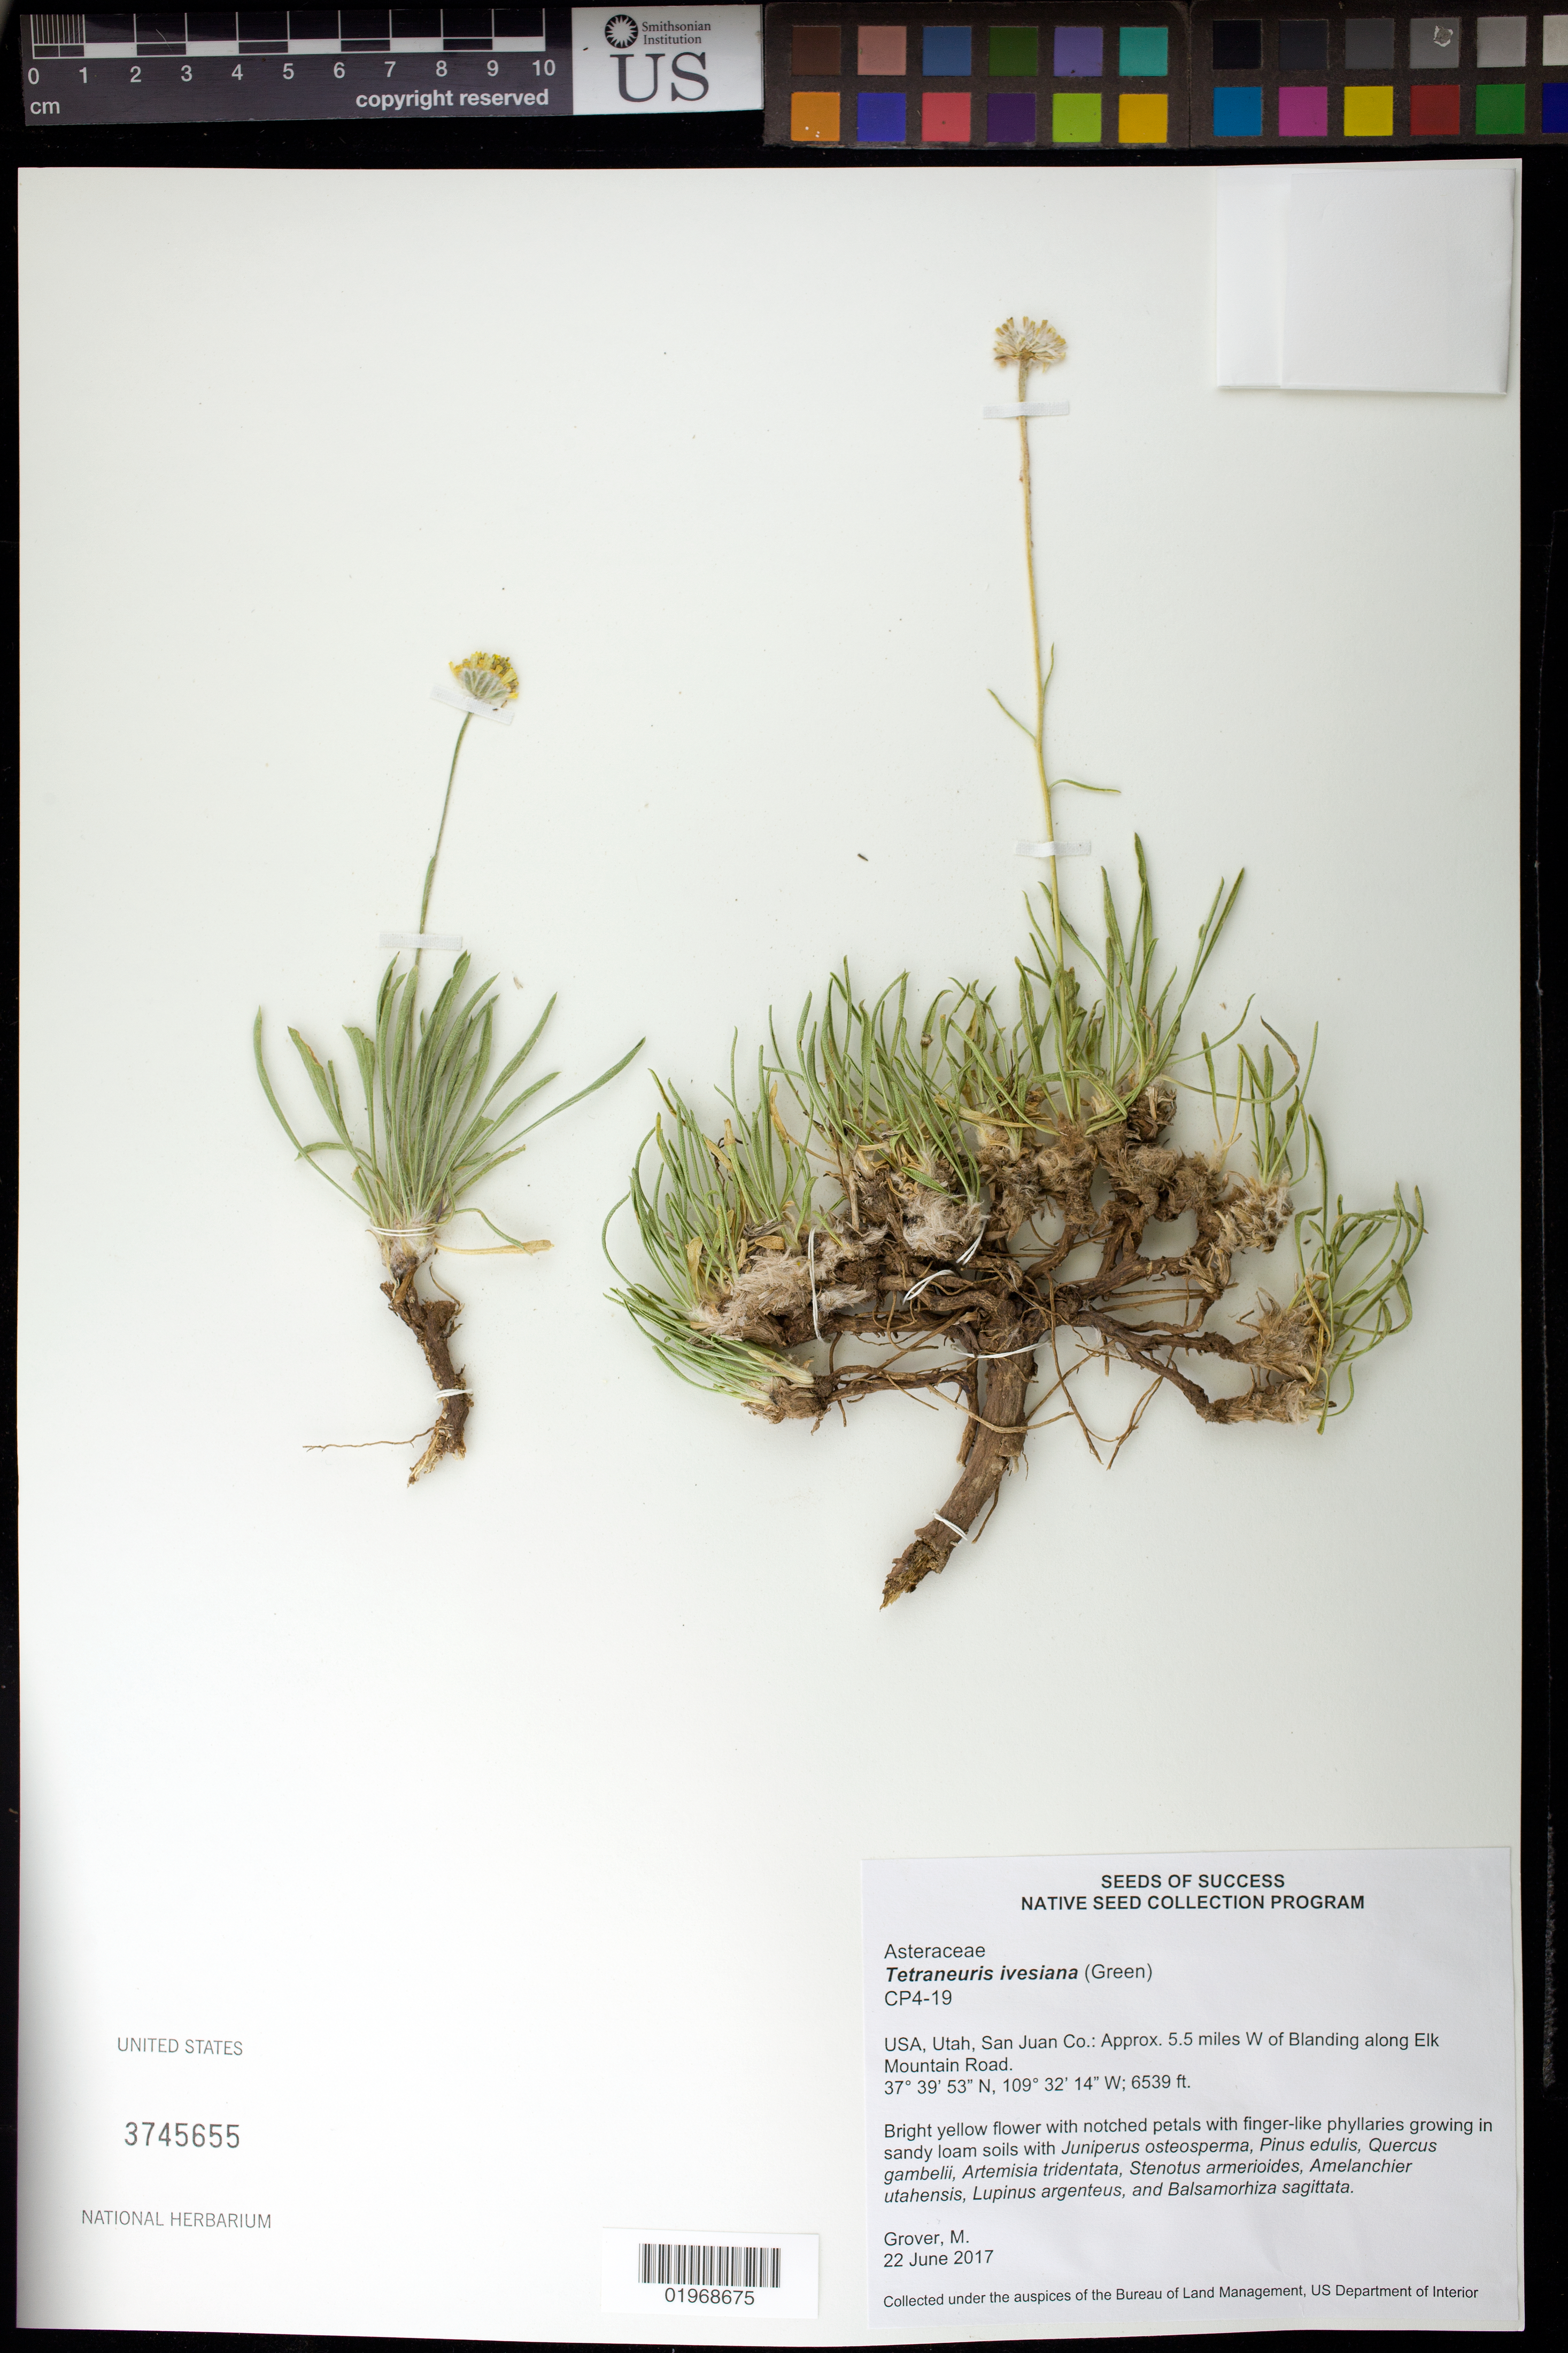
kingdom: Plantae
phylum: Tracheophyta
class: Magnoliopsida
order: Asterales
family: Asteraceae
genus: Tetraneuris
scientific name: Tetraneuris ivesiana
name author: Greene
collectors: M. Grover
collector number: CP4-19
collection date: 2017-06-22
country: United States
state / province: Utah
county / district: San Juan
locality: West of Blanding, Elk Mountain Road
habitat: Sandy loam soils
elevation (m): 1993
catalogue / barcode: US 3745655